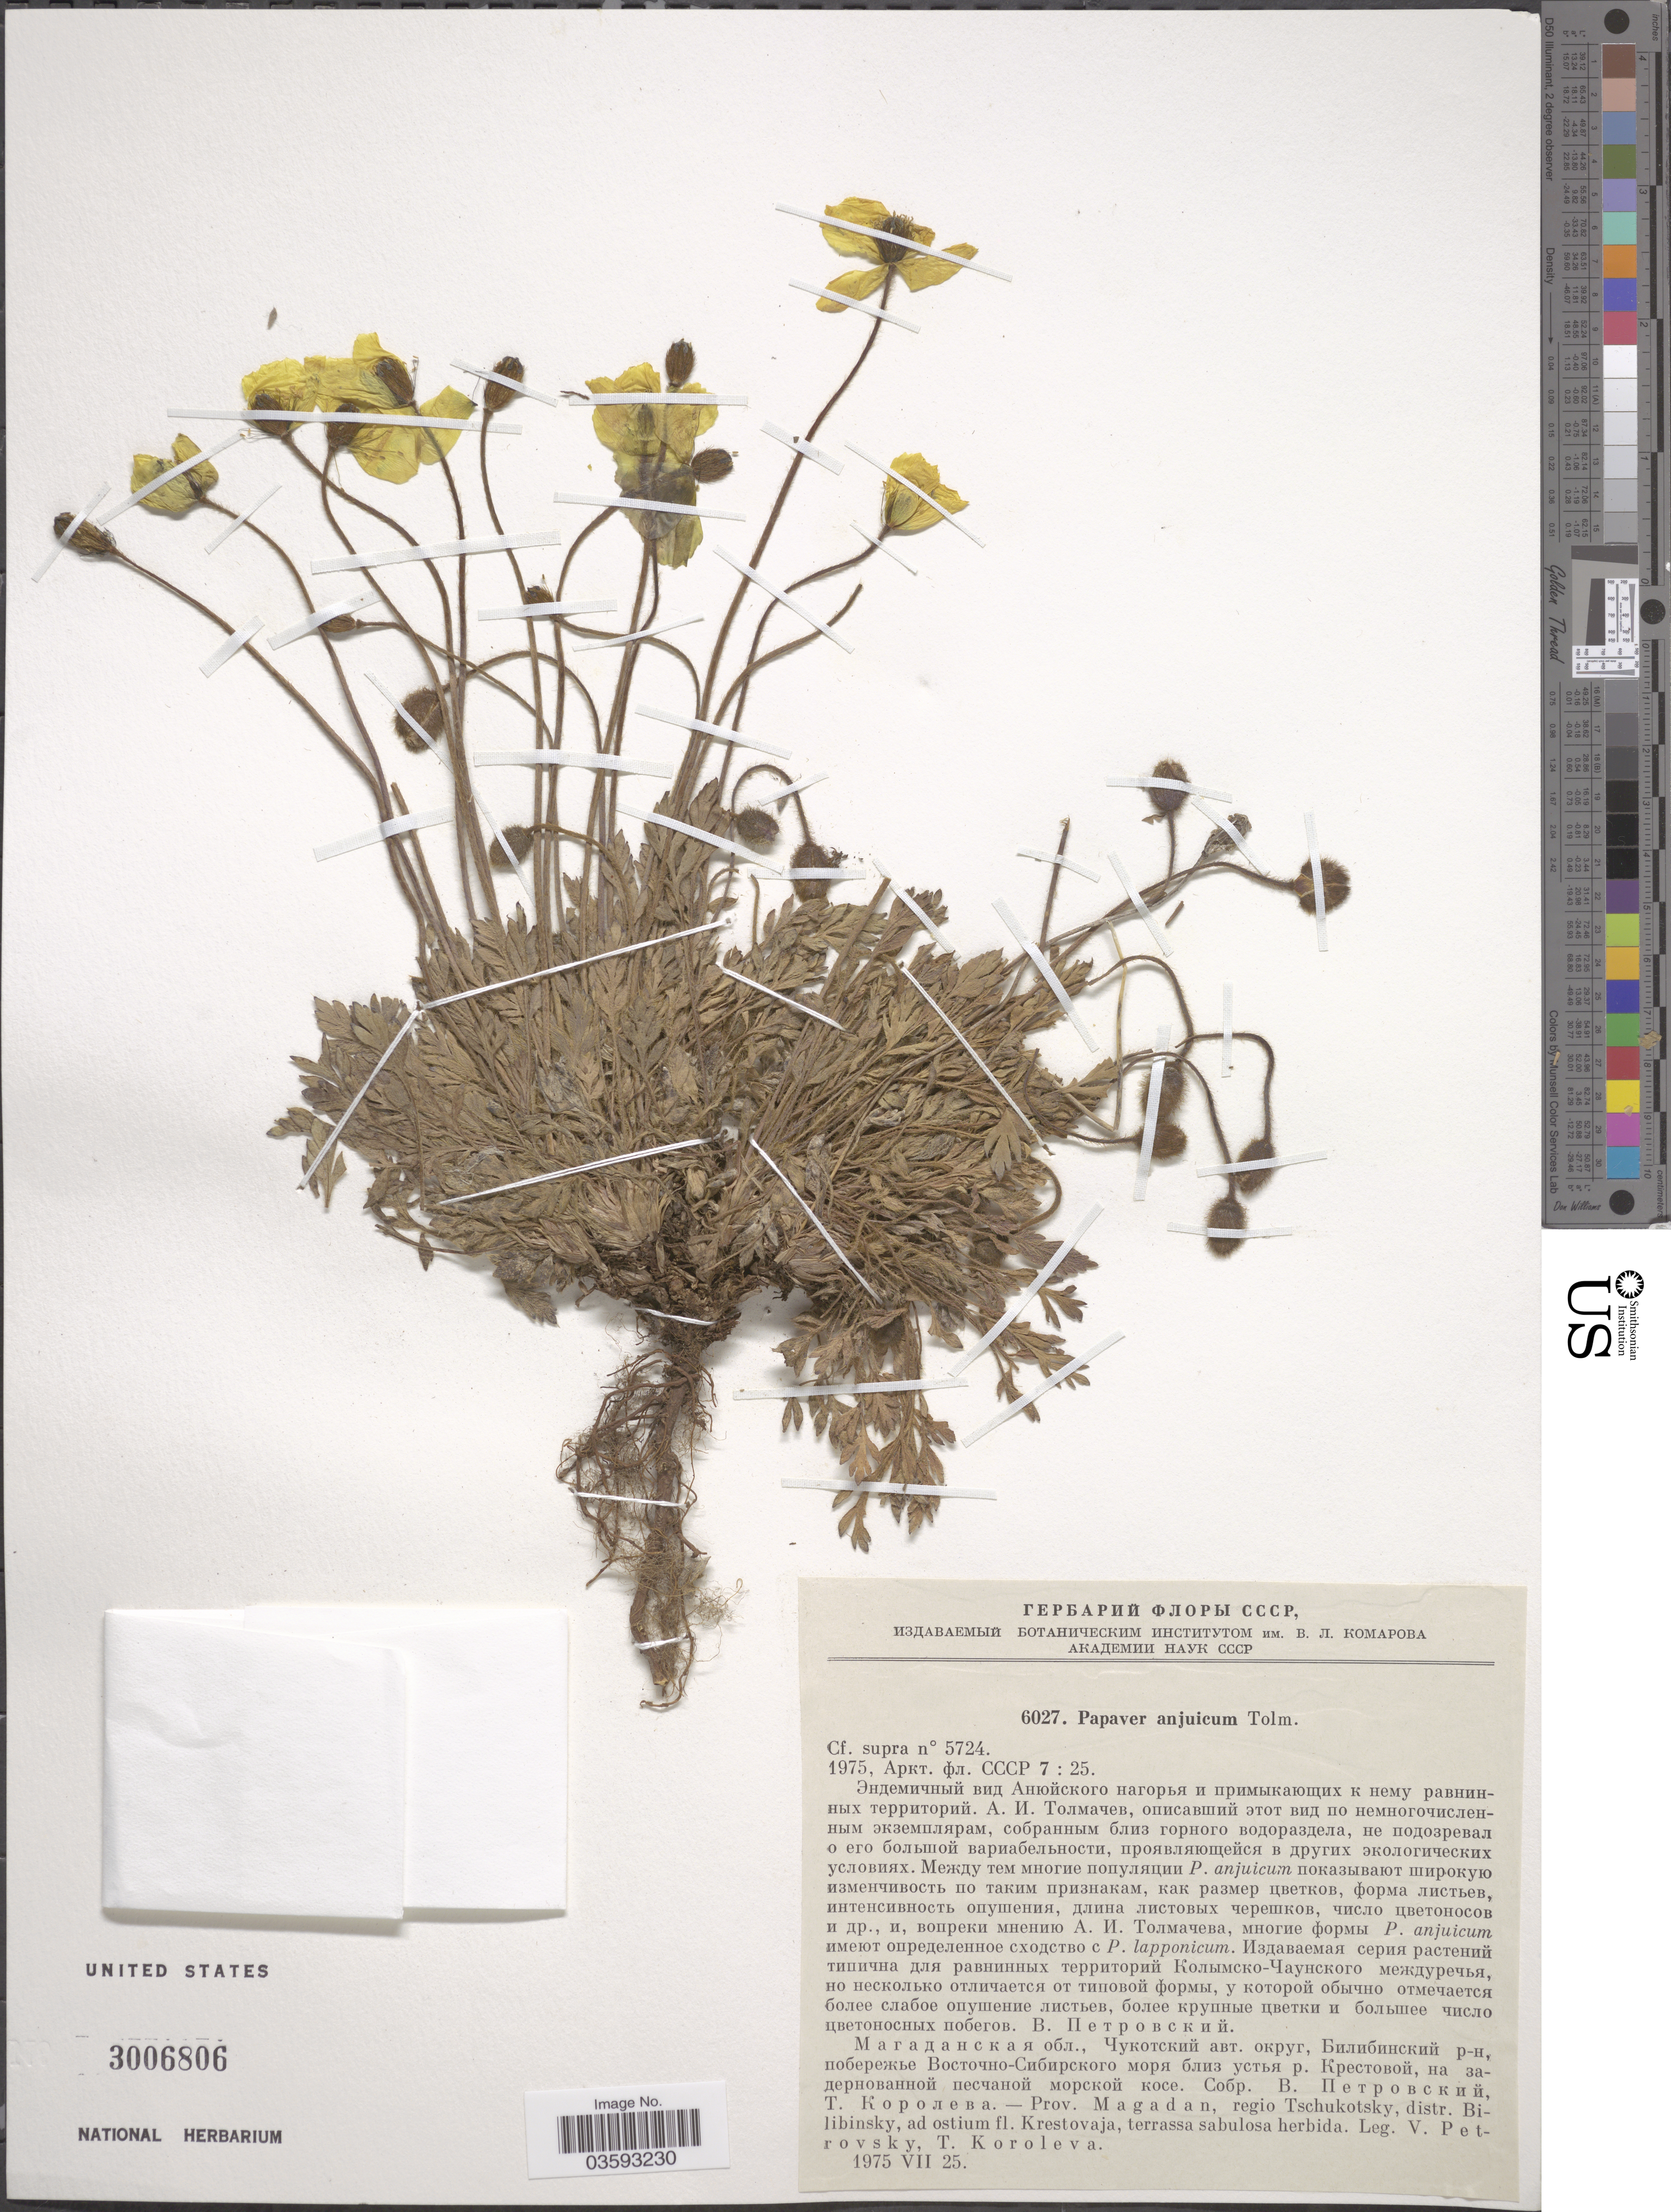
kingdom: Plantae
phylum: Tracheophyta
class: Magnoliopsida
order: Ranunculales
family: Papaveraceae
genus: Papaver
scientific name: Papaver anjuicum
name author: Tolm.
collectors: V. Petrovsky & T. Koroleva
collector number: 6027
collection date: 1975-07-25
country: Russian Federation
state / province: Magadan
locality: Regio Tschukotsky, distr. Bilibinsky, ad ostium fl. Krestovaja, terrassa sabulosa herbida.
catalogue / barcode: US 3006806